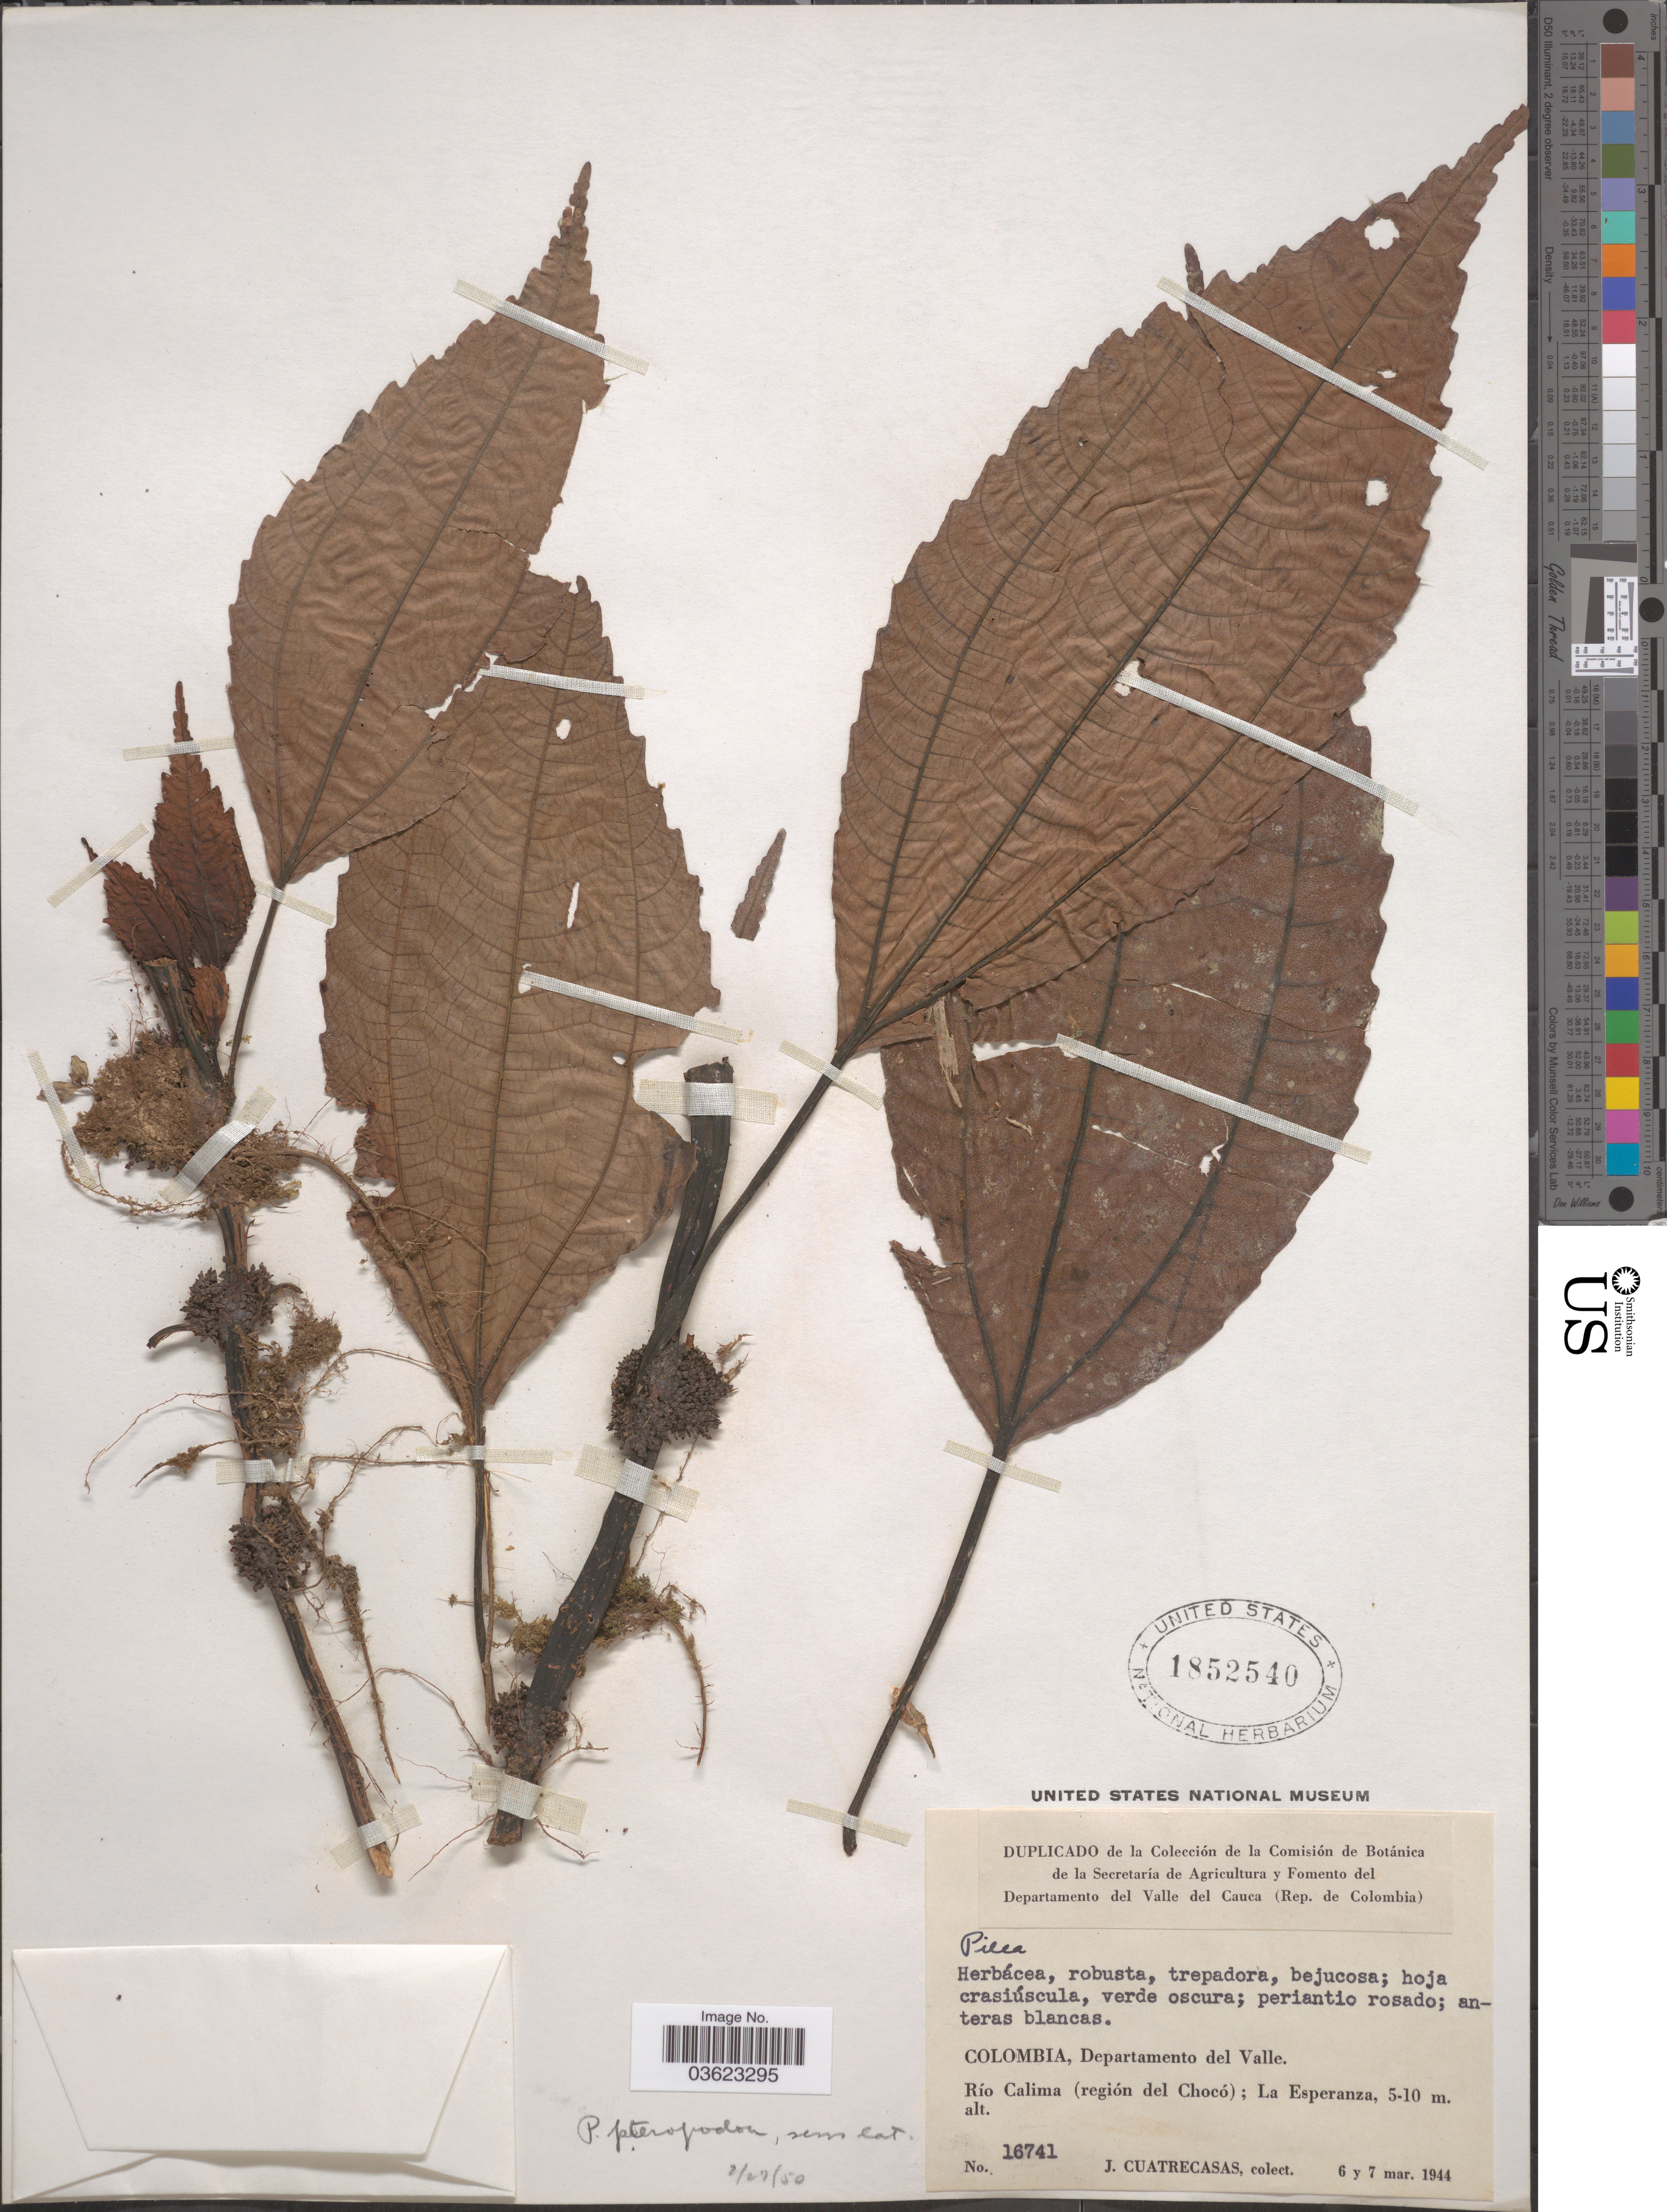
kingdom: Plantae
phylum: Tracheophyta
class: Magnoliopsida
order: Rosales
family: Urticaceae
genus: Pilea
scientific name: Pilea pteropodon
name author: Wedd.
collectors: J. Cuatrecasas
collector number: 16741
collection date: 1944-03-06/1944-03-07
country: Colombia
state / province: Valle del Cauca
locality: Departamento del Valle. Río Calima (región del Chocó); La Esperanza.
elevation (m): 5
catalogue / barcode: US 1852540